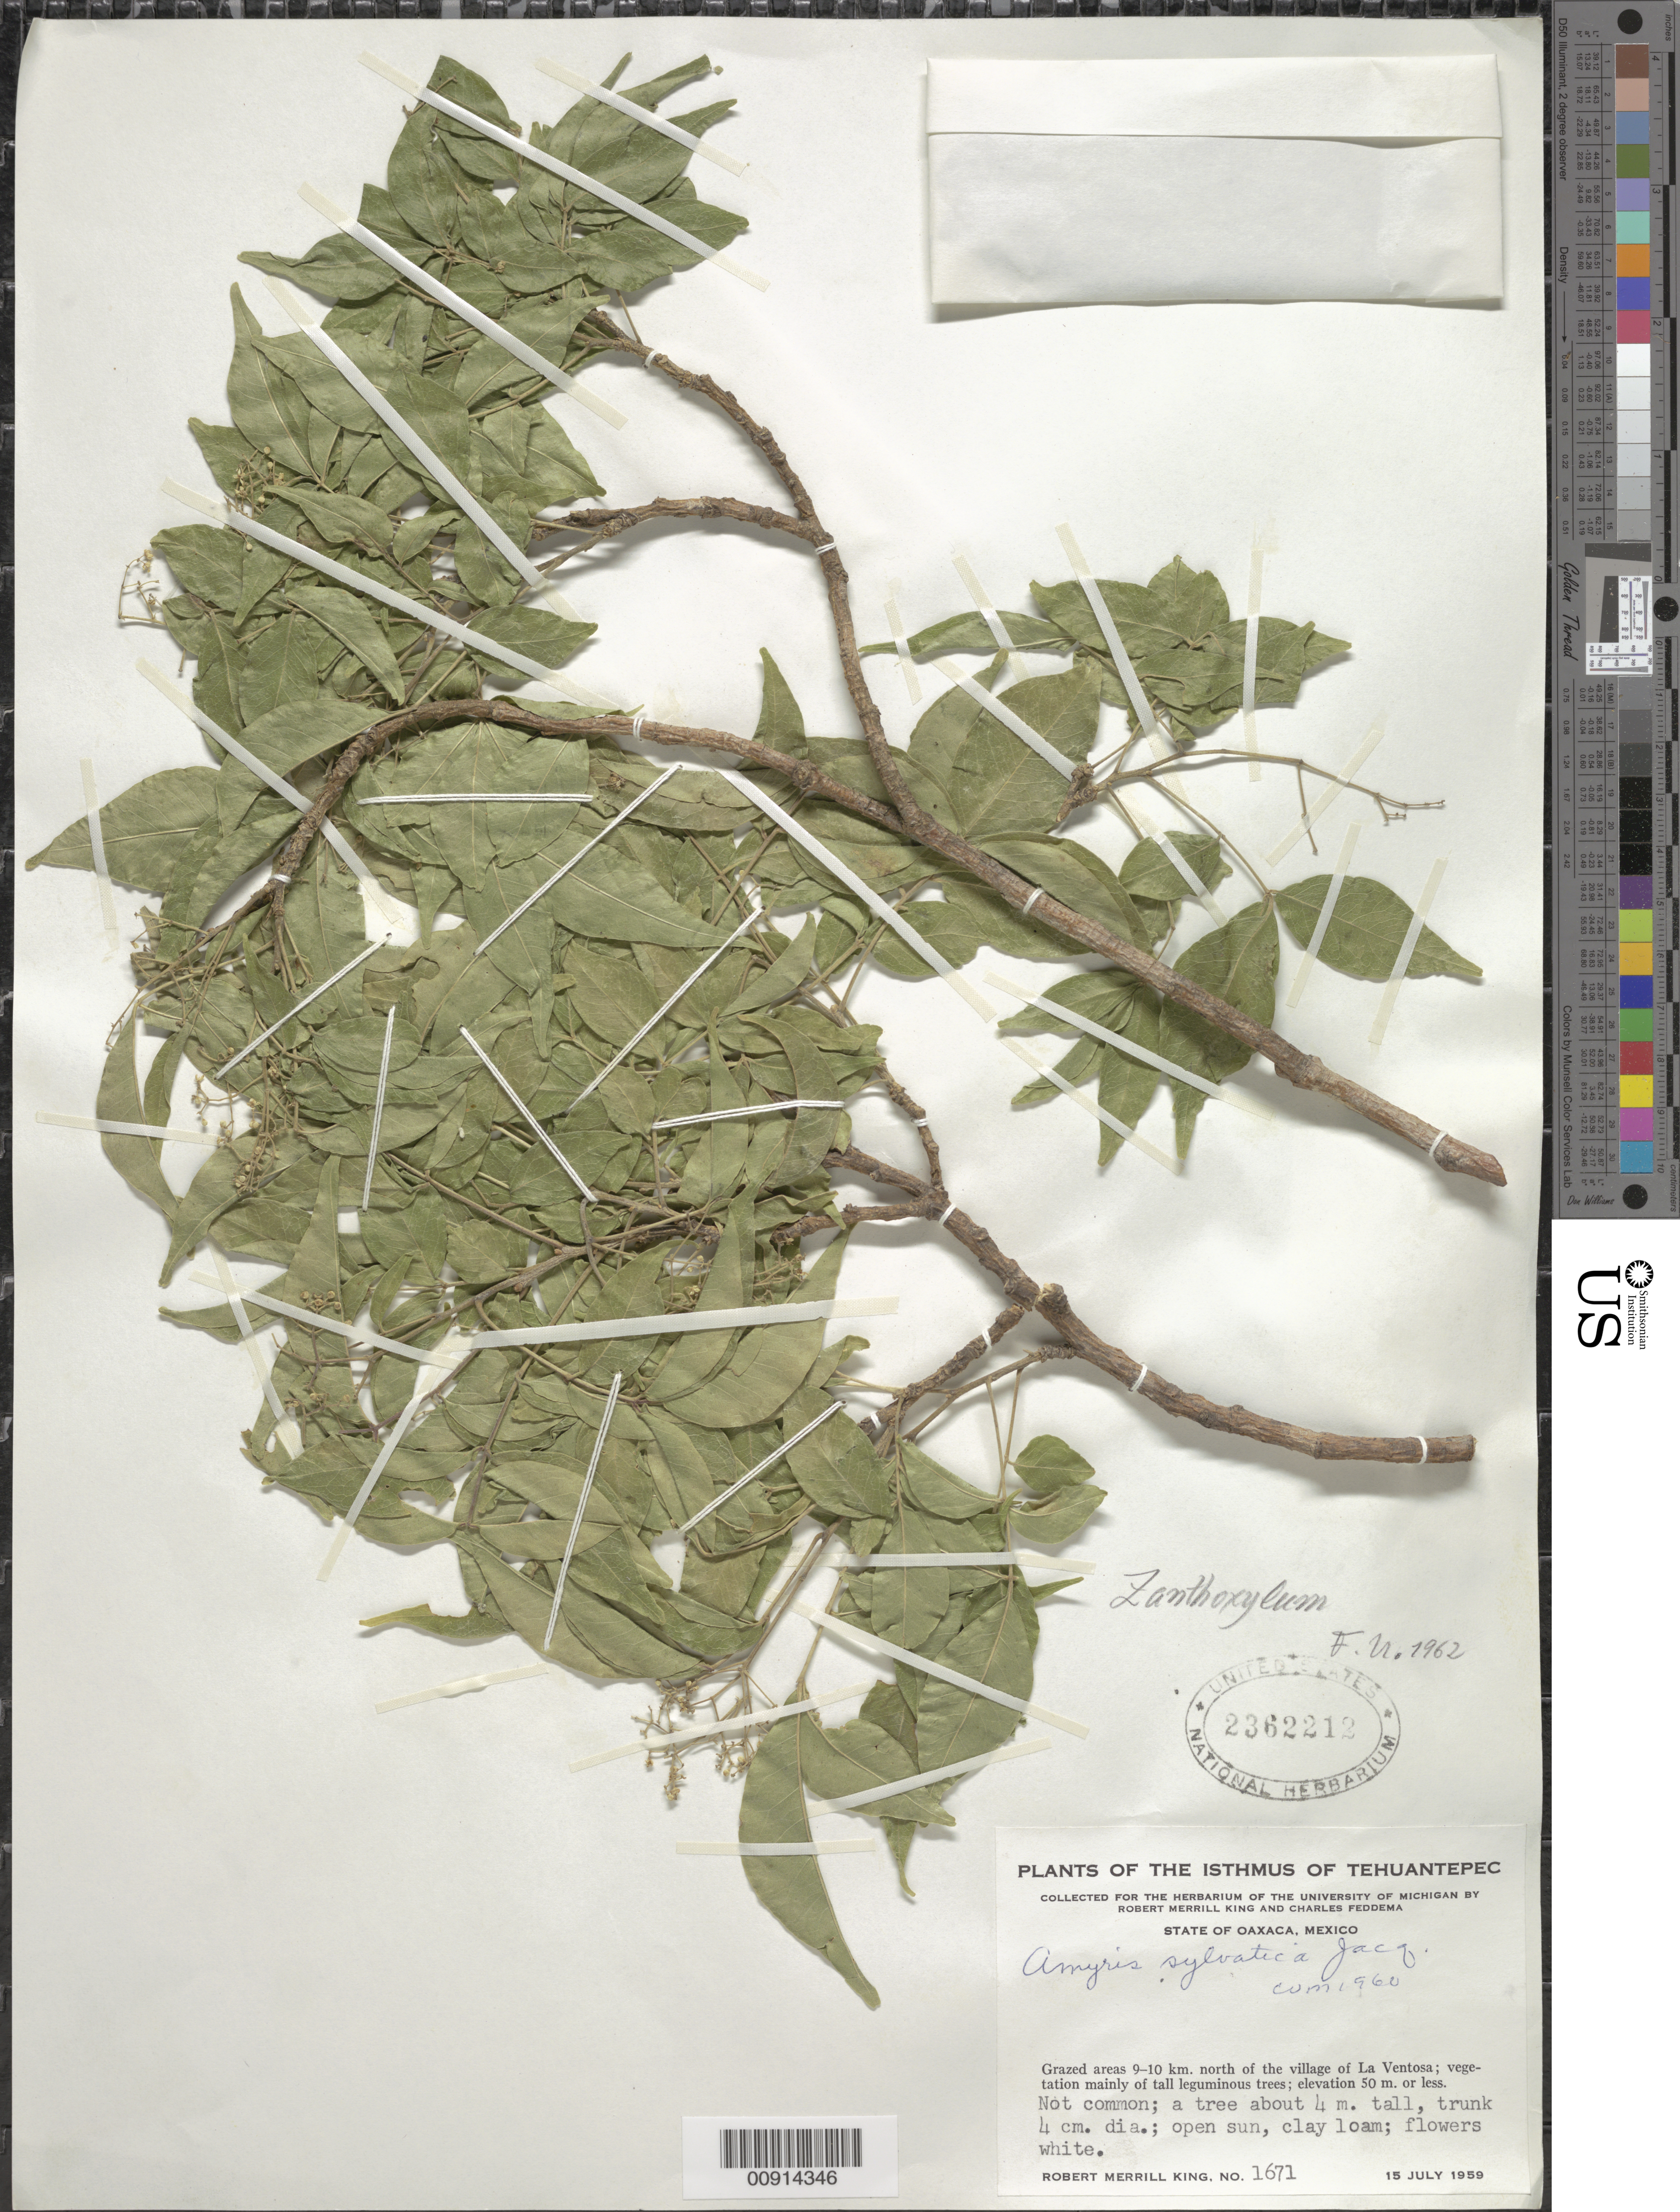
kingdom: Plantae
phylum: Tracheophyta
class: Magnoliopsida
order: Sapindales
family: Rutaceae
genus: Zanthoxylum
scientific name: Zanthoxylum sp.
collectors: R. M. King & C. Feddema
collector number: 1671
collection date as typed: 15 Jul 1959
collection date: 1959-07-15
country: Mexico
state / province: Oaxaca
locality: Grazed areas 9-10 km. north of the village of La Ventosa. Isthmus of Tehuantepec, Oaxaca.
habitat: Vegetation mainly of tall leguminous trees. Open sun, clay loam.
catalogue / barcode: US 2362212